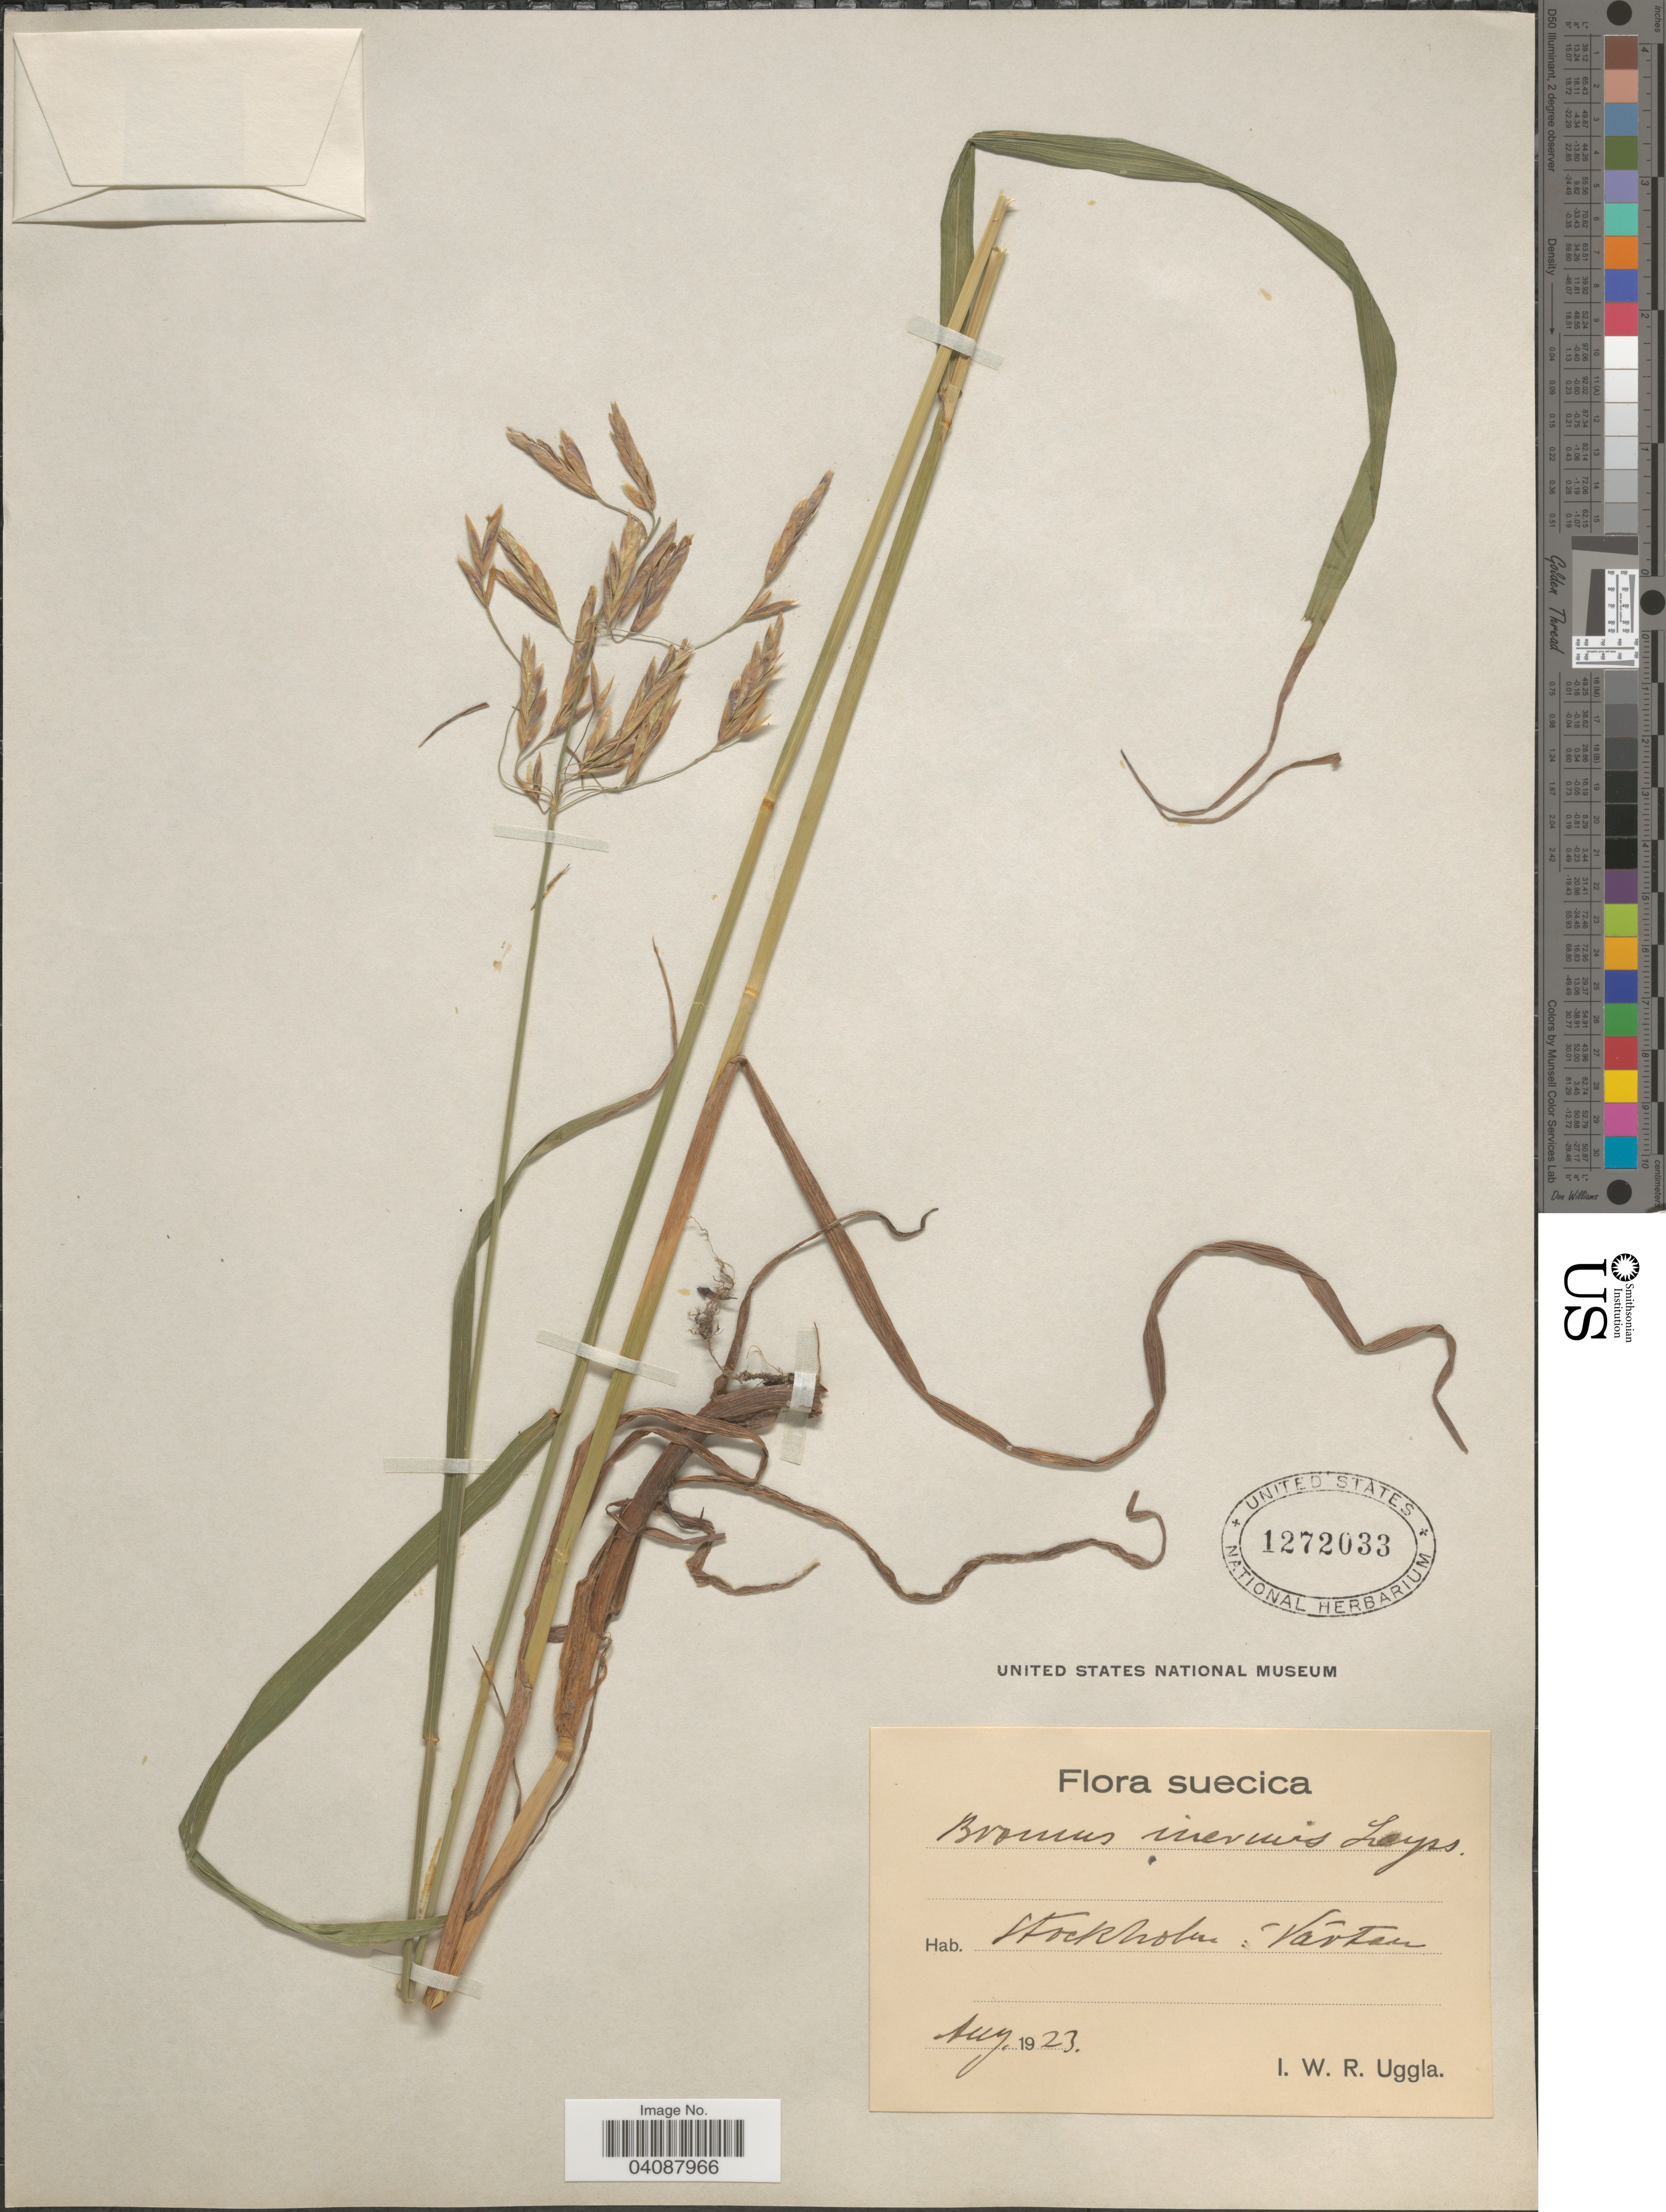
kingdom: Plantae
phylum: Tracheophyta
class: Liliopsida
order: Poales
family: Poaceae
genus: Bromus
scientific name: Bromus inermis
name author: Leyss.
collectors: I. Uggla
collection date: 1923-08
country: Sweden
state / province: Stockholm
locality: Suecica. Stockholm: Värtan.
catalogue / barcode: US 1272033